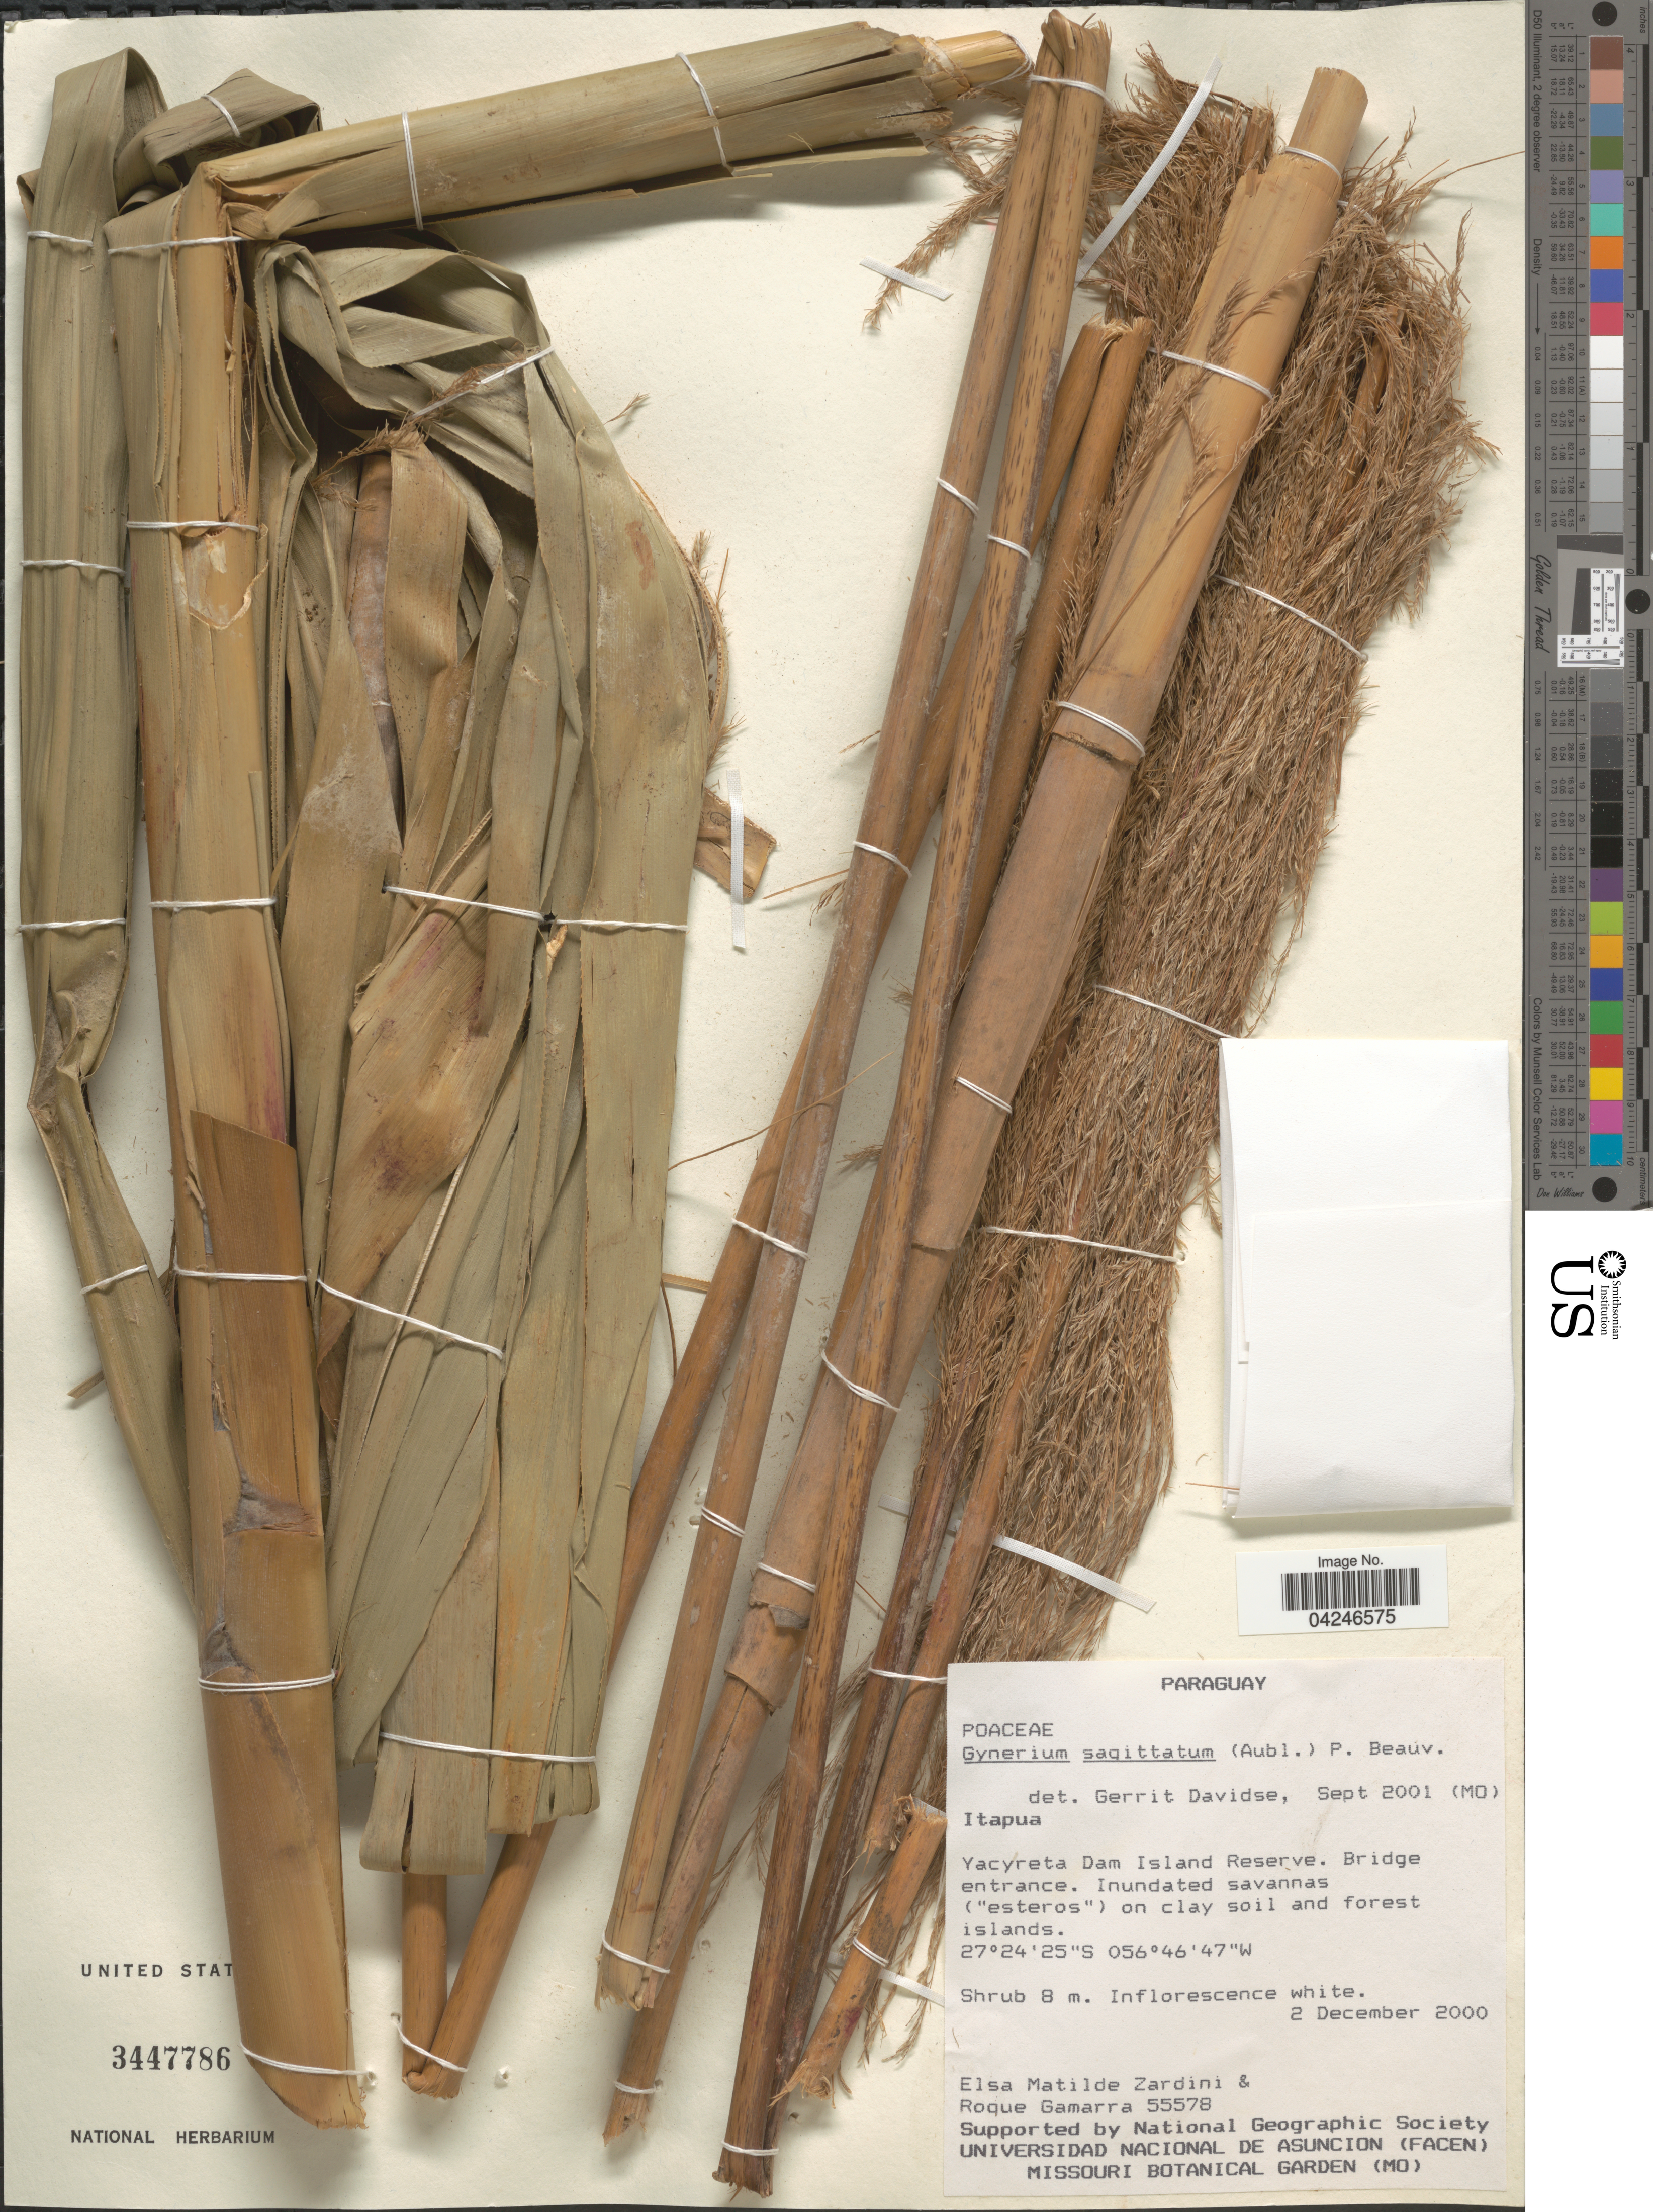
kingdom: Plantae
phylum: Tracheophyta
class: Liliopsida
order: Poales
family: Poaceae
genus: Gynerium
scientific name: Gynerium sagittatum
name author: (Aubl.) P. Beauv.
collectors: E. M. Zardini & R. Gamarra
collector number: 55578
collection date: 2000-12-02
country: Paraguay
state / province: Itapua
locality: Yacyreta Dam Island Reserve.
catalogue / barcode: US 3447786